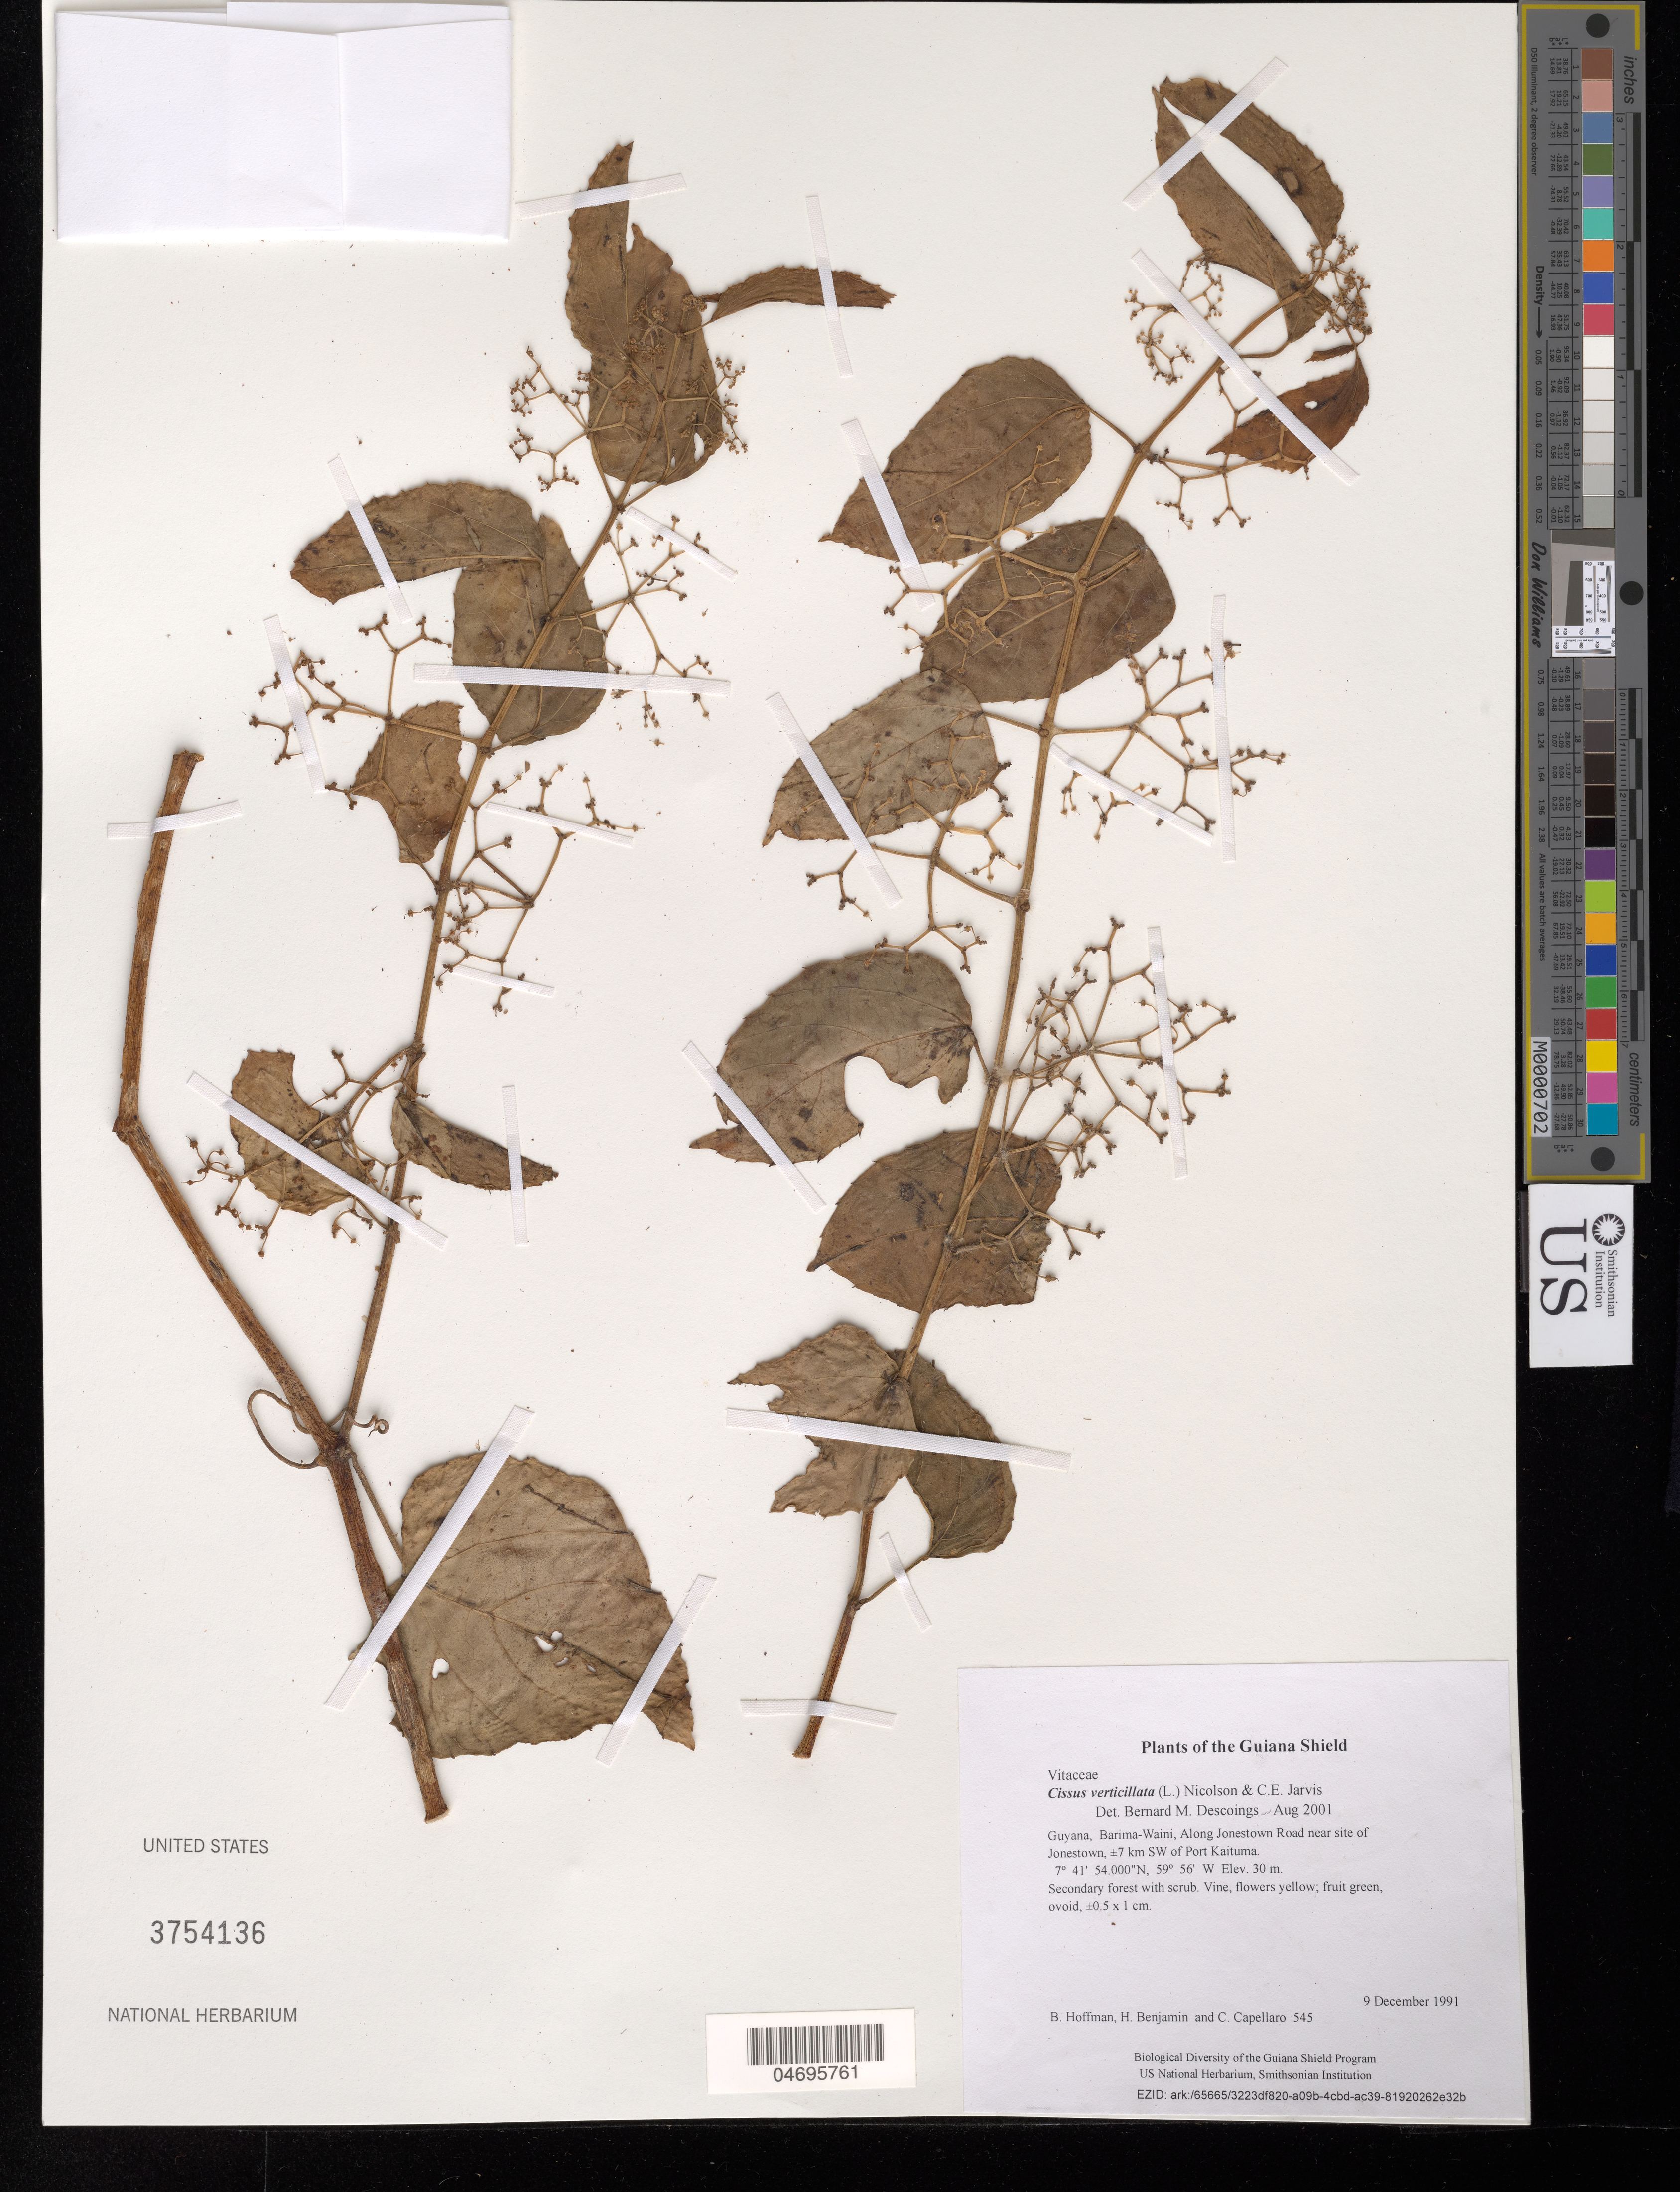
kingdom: Plantae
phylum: Tracheophyta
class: Magnoliopsida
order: Vitales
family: Vitaceae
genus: Cissus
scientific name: Cissus verticillata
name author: (L.) Nicolson & C.E. Jarvis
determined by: Descoings, B. M.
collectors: B. Hoffman, H. Benjamin & C. Capellaro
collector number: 545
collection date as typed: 9 December 1991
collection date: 1991-12-09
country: Guyana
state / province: Barima-Waini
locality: Along Jonestown Road near site of Jonestown, ±7 km SW of Port Kaituma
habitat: Secondary forest with scrub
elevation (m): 30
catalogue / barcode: US 3754136